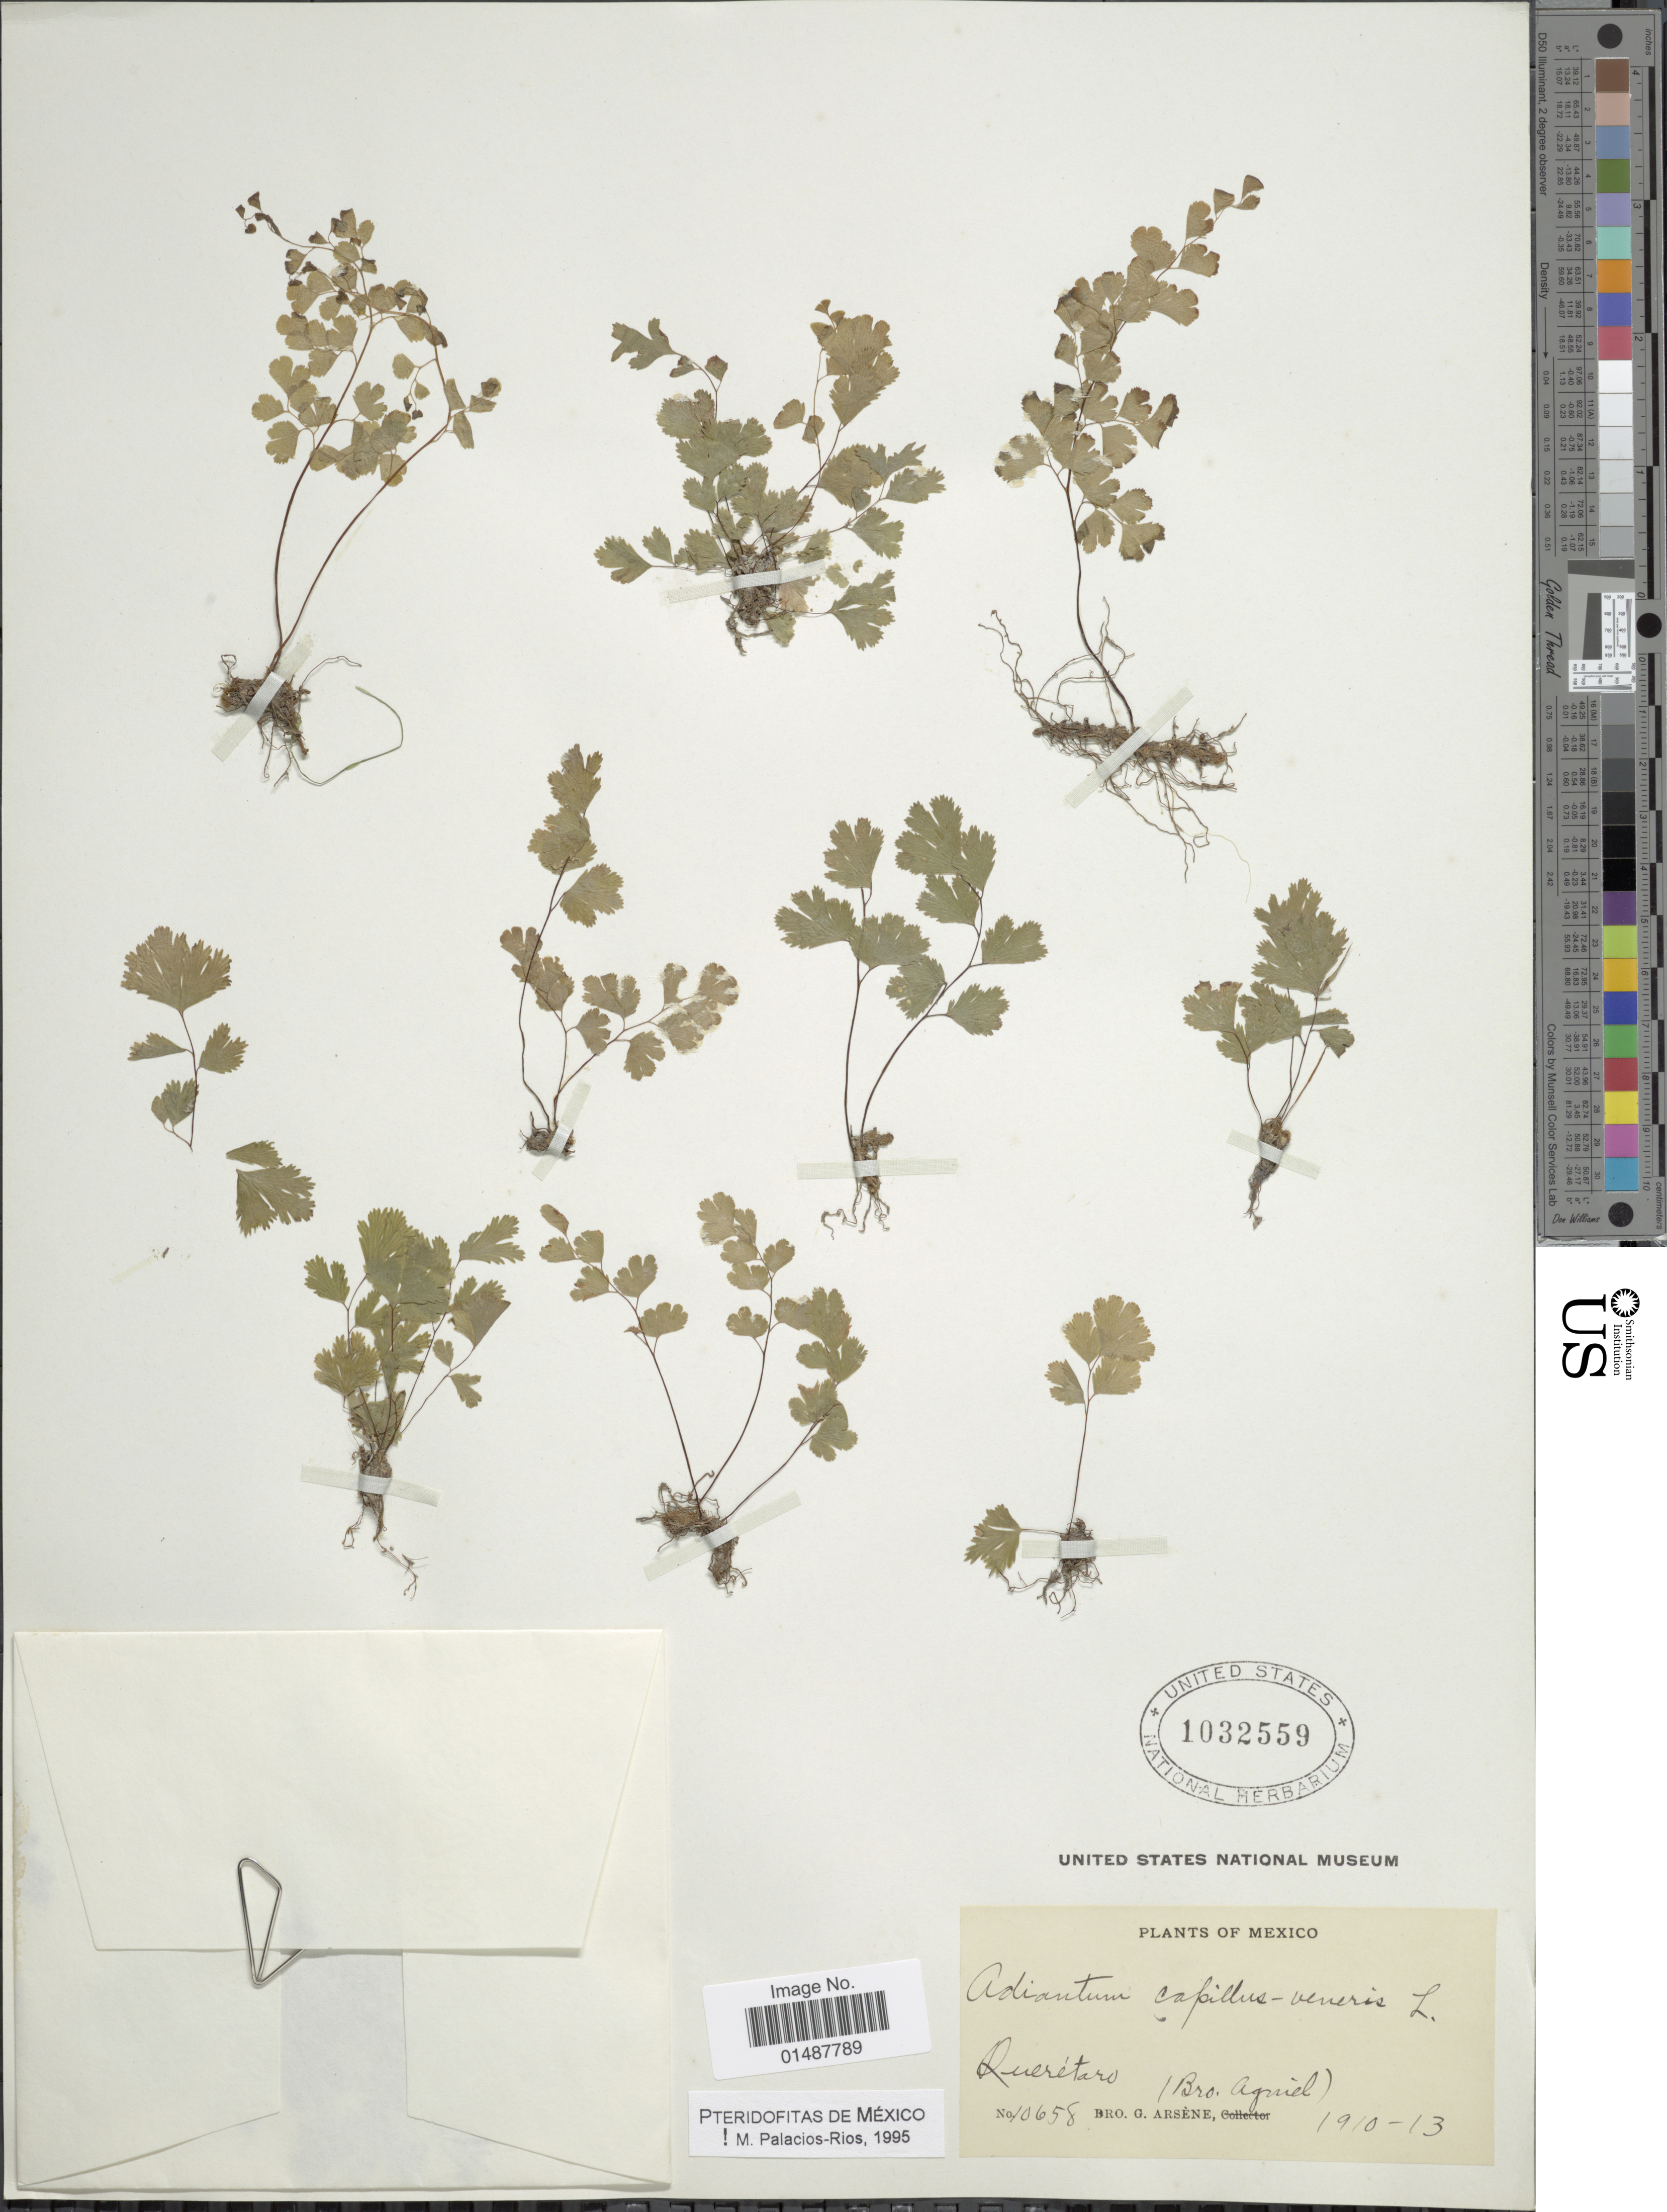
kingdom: Plantae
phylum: Tracheophyta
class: Polypodiopsida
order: Polypodiales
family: Pteridaceae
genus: Adiantum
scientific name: Adiantum capillus-veneris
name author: L.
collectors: Bro. Agniel & Bro. G. Arsène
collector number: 10658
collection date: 1910/1913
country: Mexico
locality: Rueretaro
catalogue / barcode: US 1032559